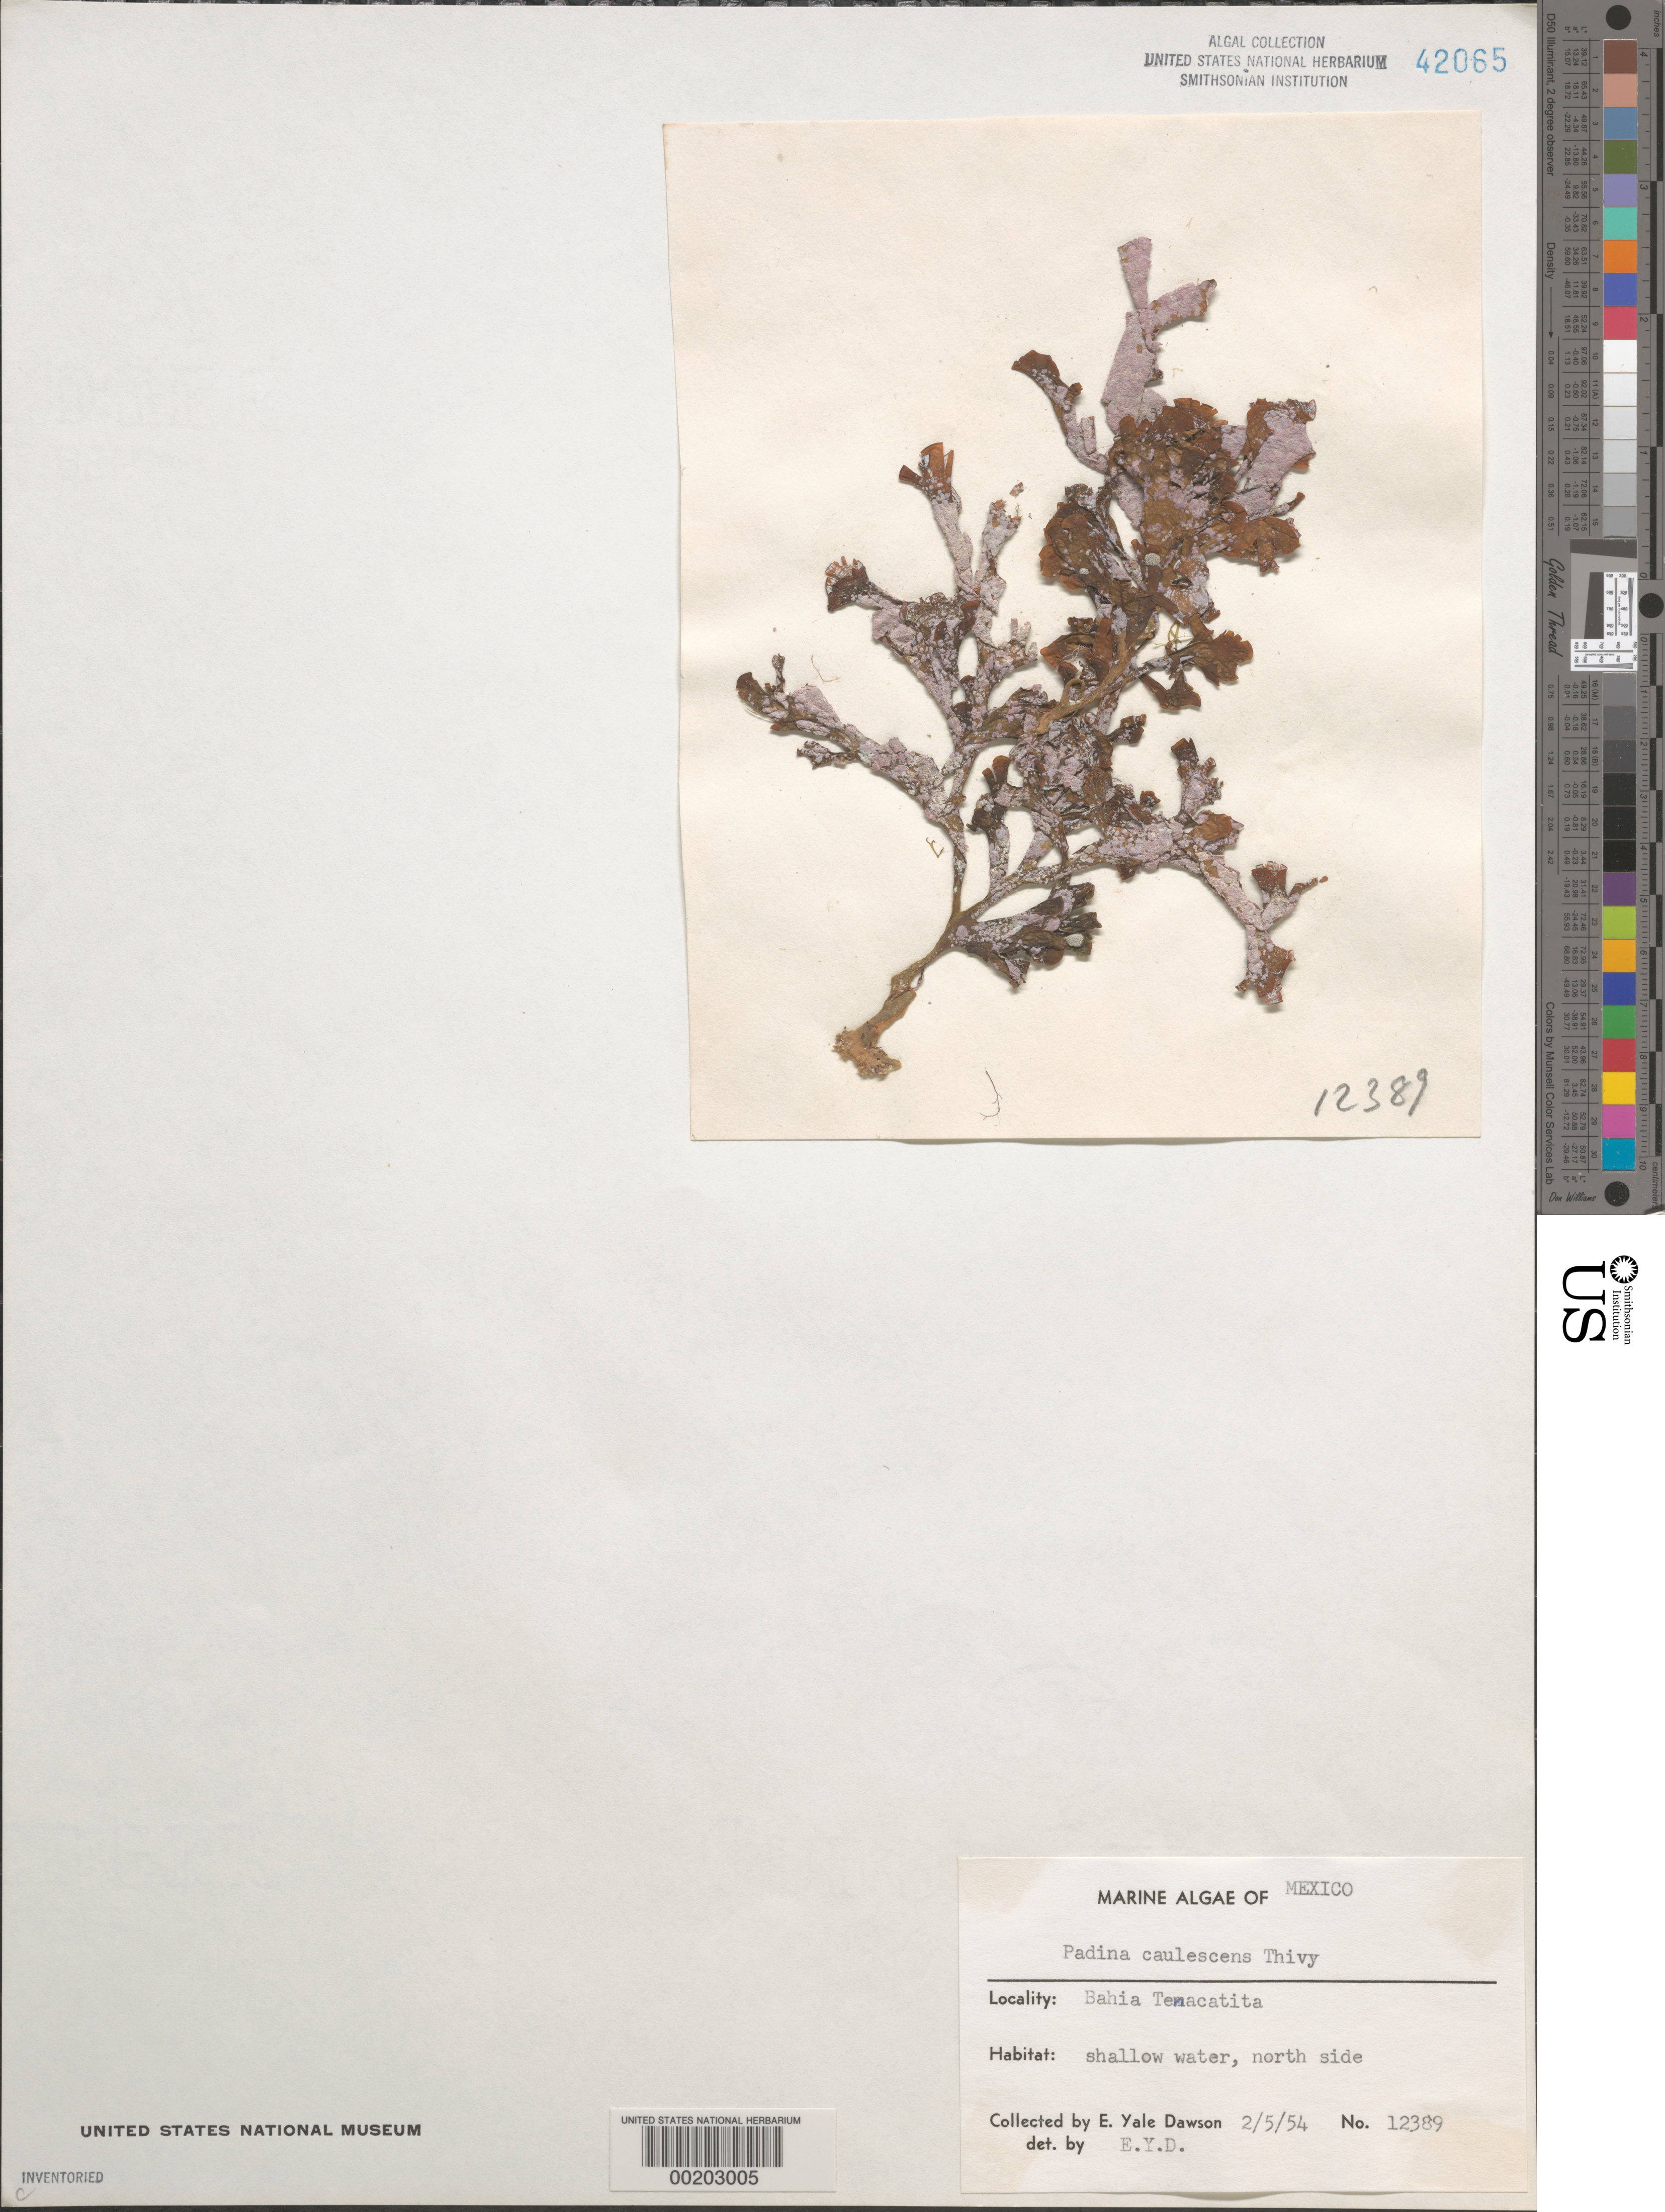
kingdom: Chromista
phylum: Ochrophyta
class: Phaeophyceae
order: Dictyotales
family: Dictyotaceae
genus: Padina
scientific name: Padina caulescens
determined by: Dawson, E. Y.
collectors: E. Y. Dawson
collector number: EYD 12389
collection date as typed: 05 Feb 1954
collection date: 1954-02-05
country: Mexico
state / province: Jalisco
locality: Bahia Tenacatita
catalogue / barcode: US 42065